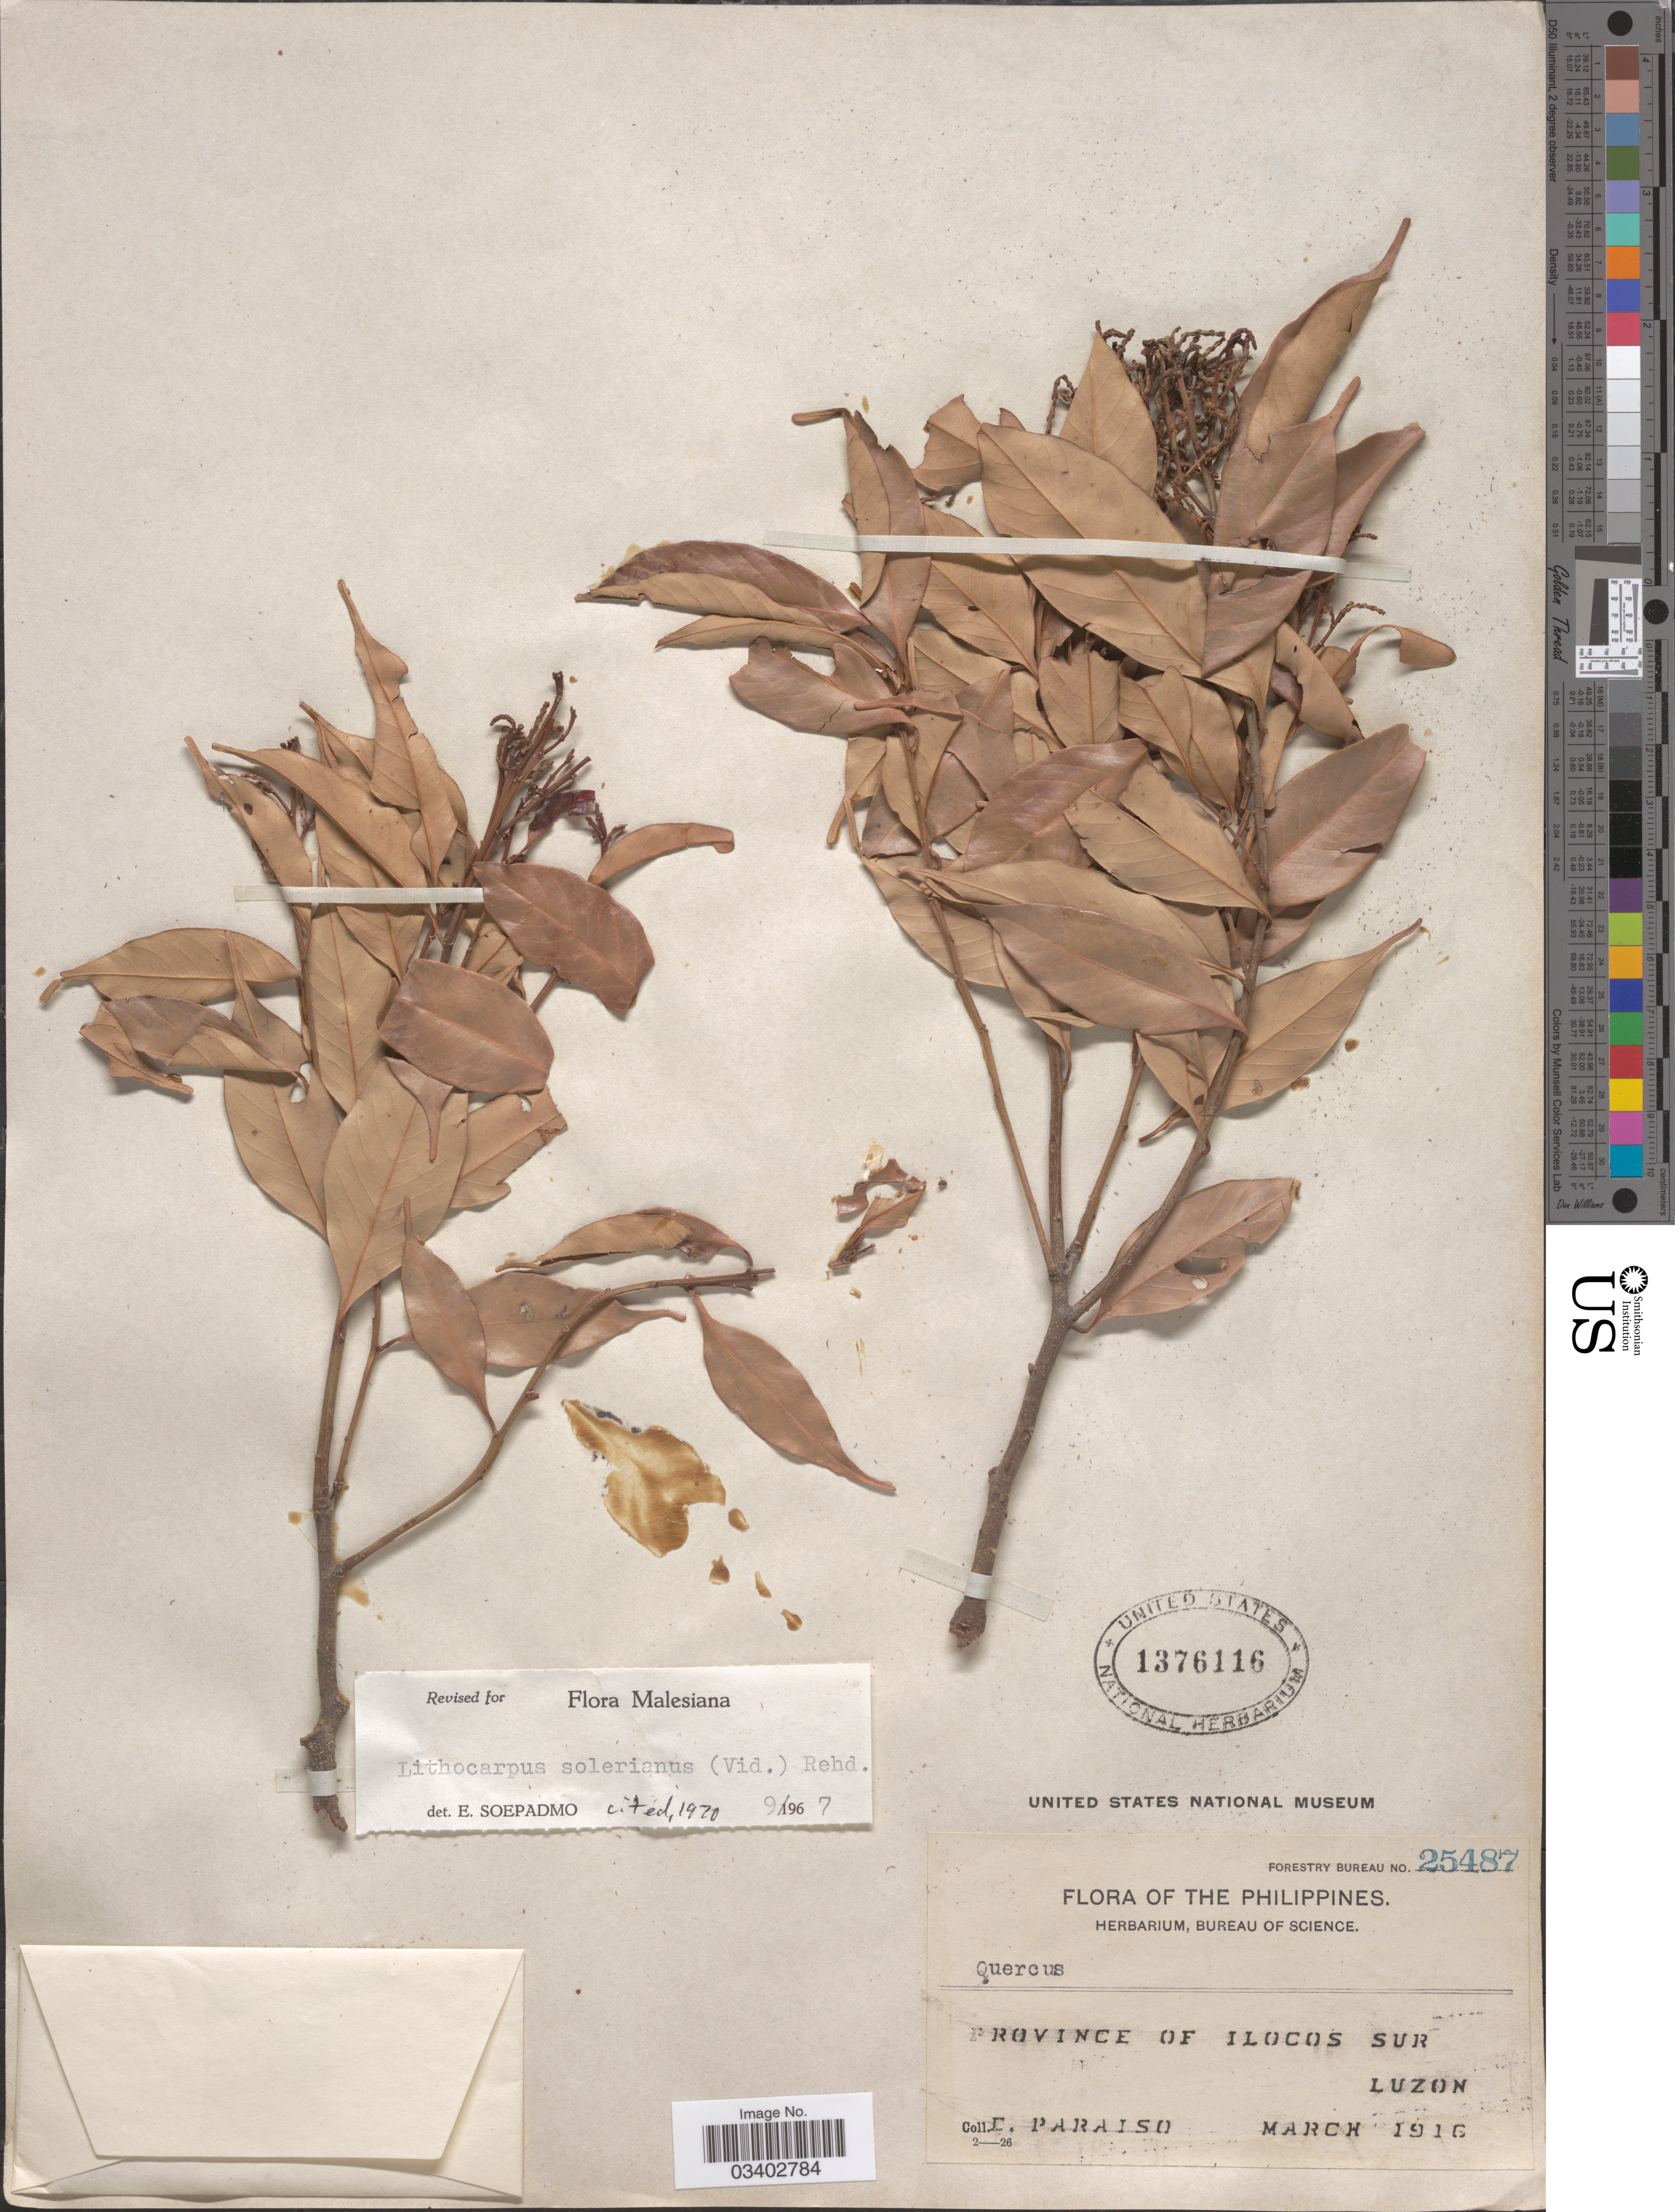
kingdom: Plantae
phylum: Tracheophyta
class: Magnoliopsida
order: Fagales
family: Fagaceae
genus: Lithocarpus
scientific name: Lithocarpus solerianus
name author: (Vidal) Rehder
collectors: E. Paraiso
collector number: Forestry Bureau 25487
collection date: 1916-03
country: Philippines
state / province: Ilocos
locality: Province of Ilocos Sur. Luzon.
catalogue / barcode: US 1376116